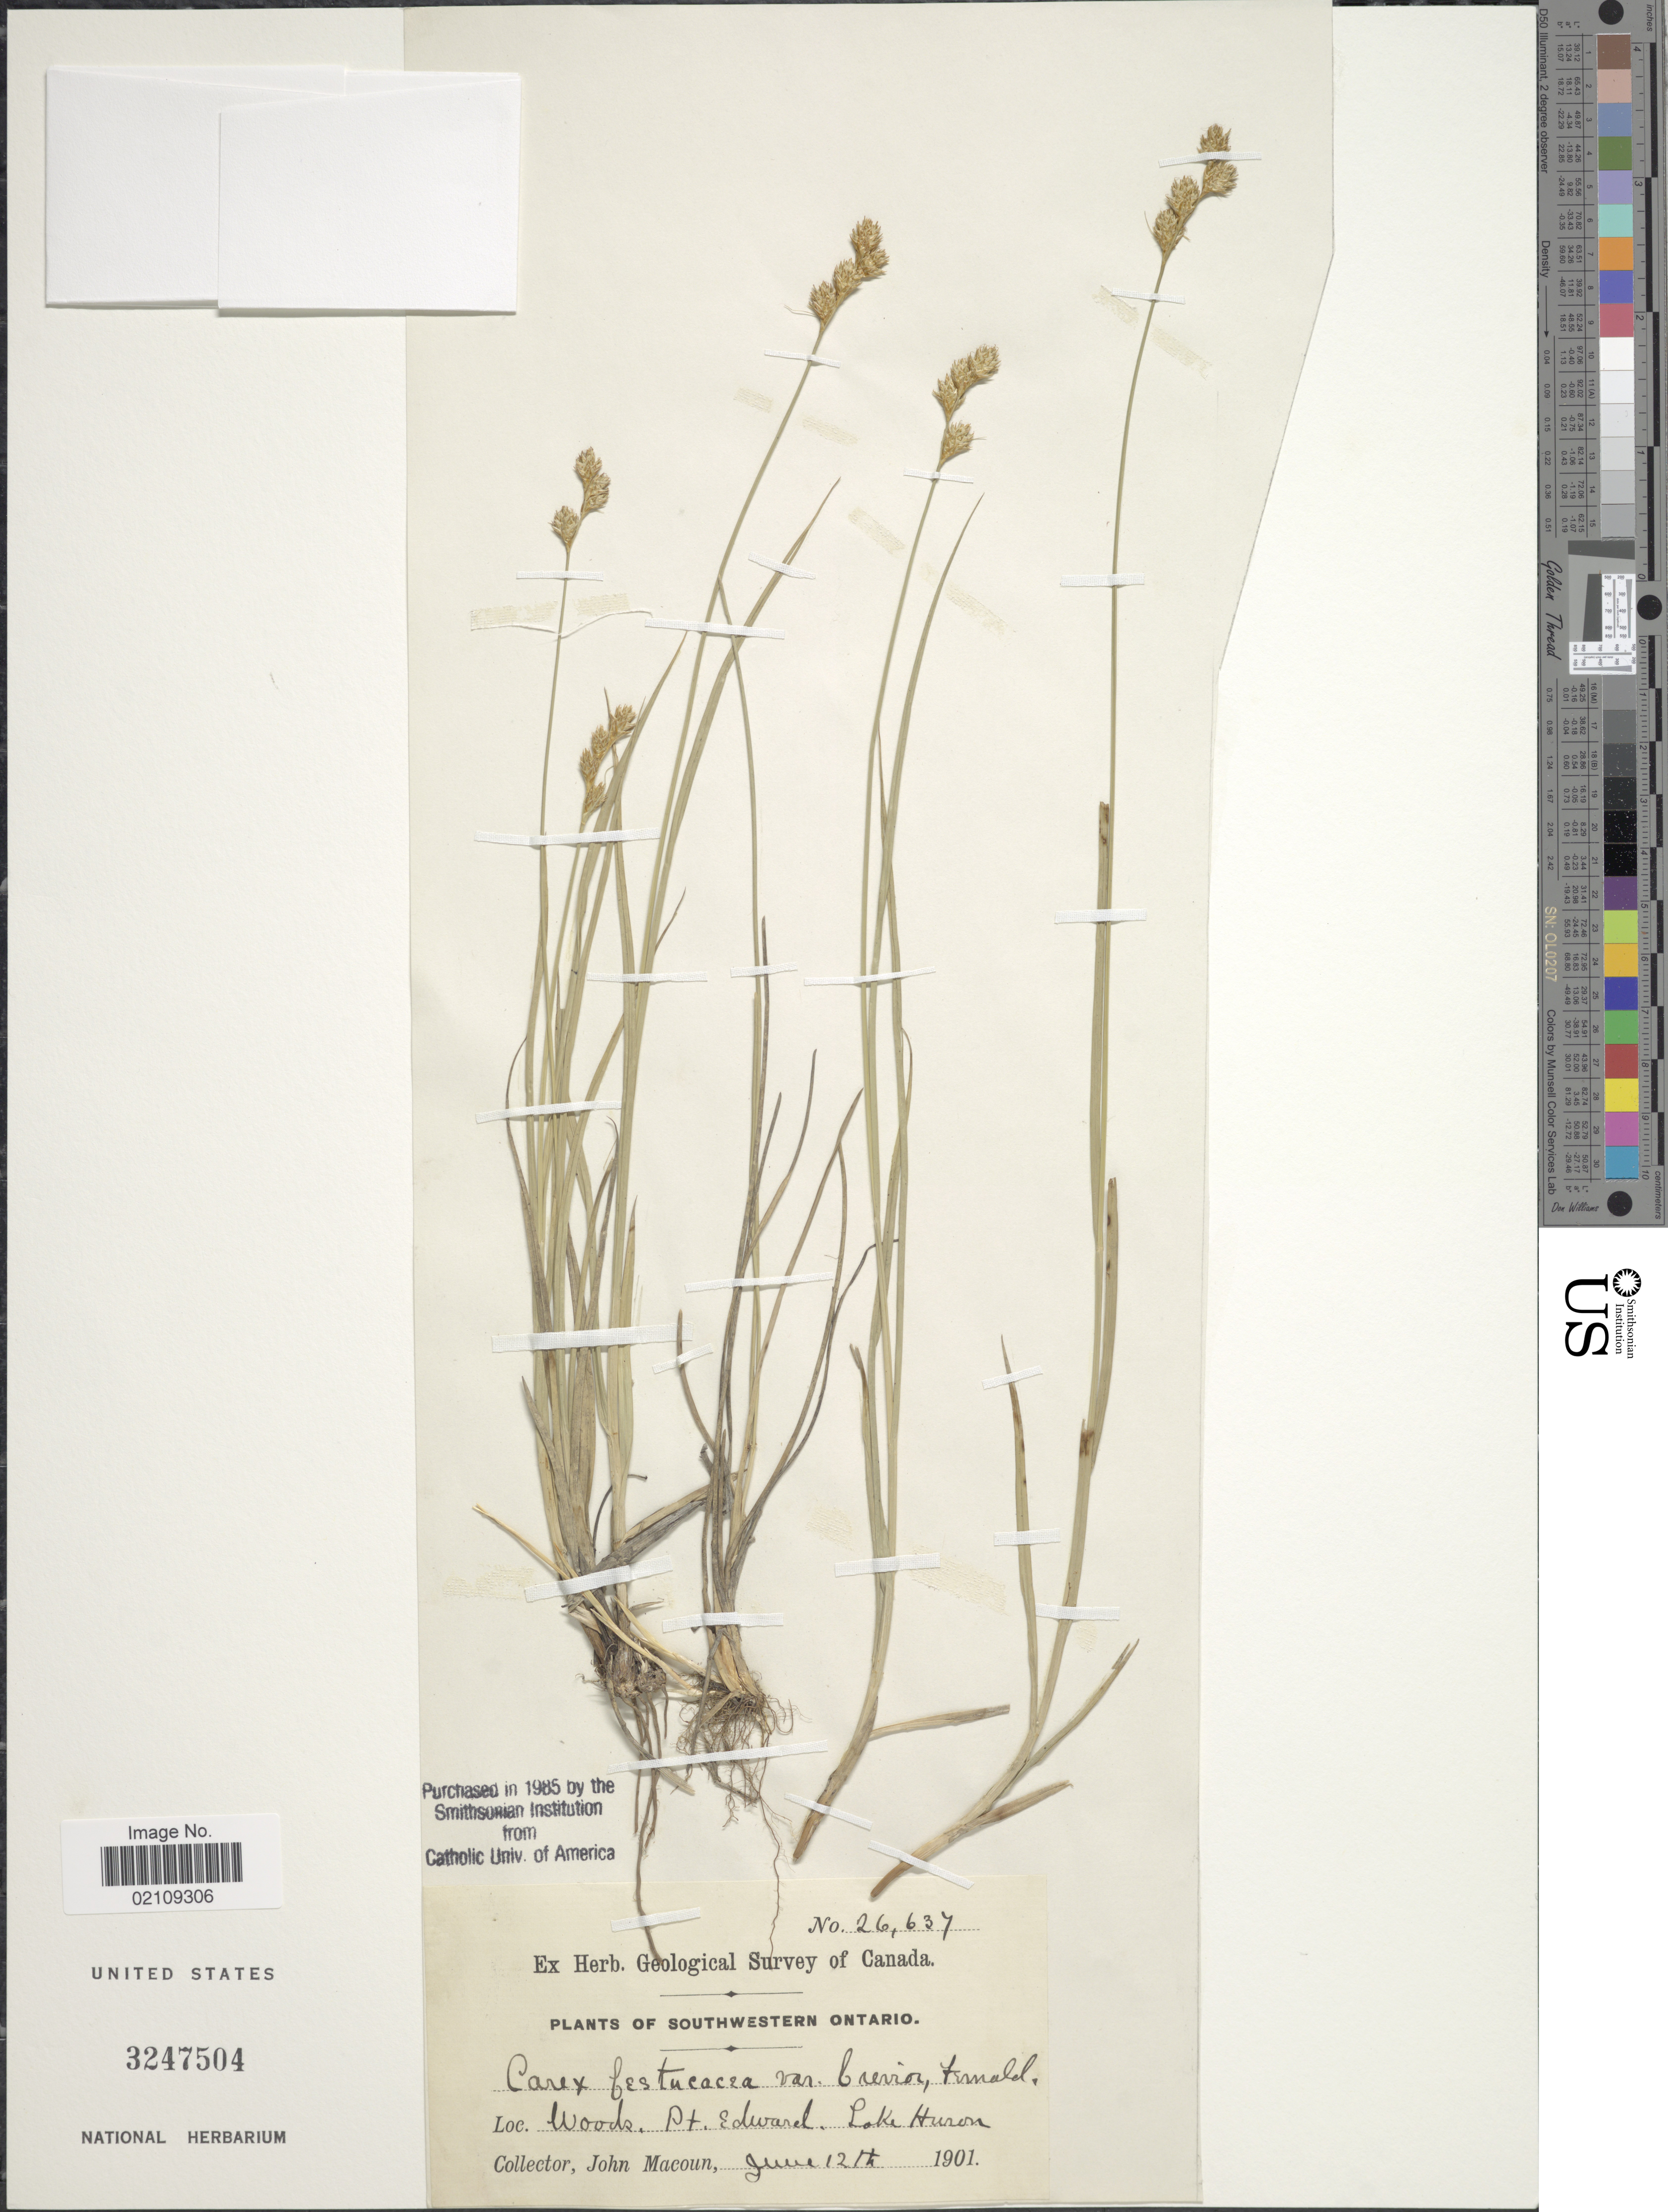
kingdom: Plantae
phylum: Tracheophyta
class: Liliopsida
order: Poales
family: Cyperaceae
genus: Carex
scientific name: Carex festucacea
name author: Willd.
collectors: J. Macoun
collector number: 26637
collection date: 1901-06-12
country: Canada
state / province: Ontario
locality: Southwestern, Woods, Pt Edward, lake Huron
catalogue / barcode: US 3247504